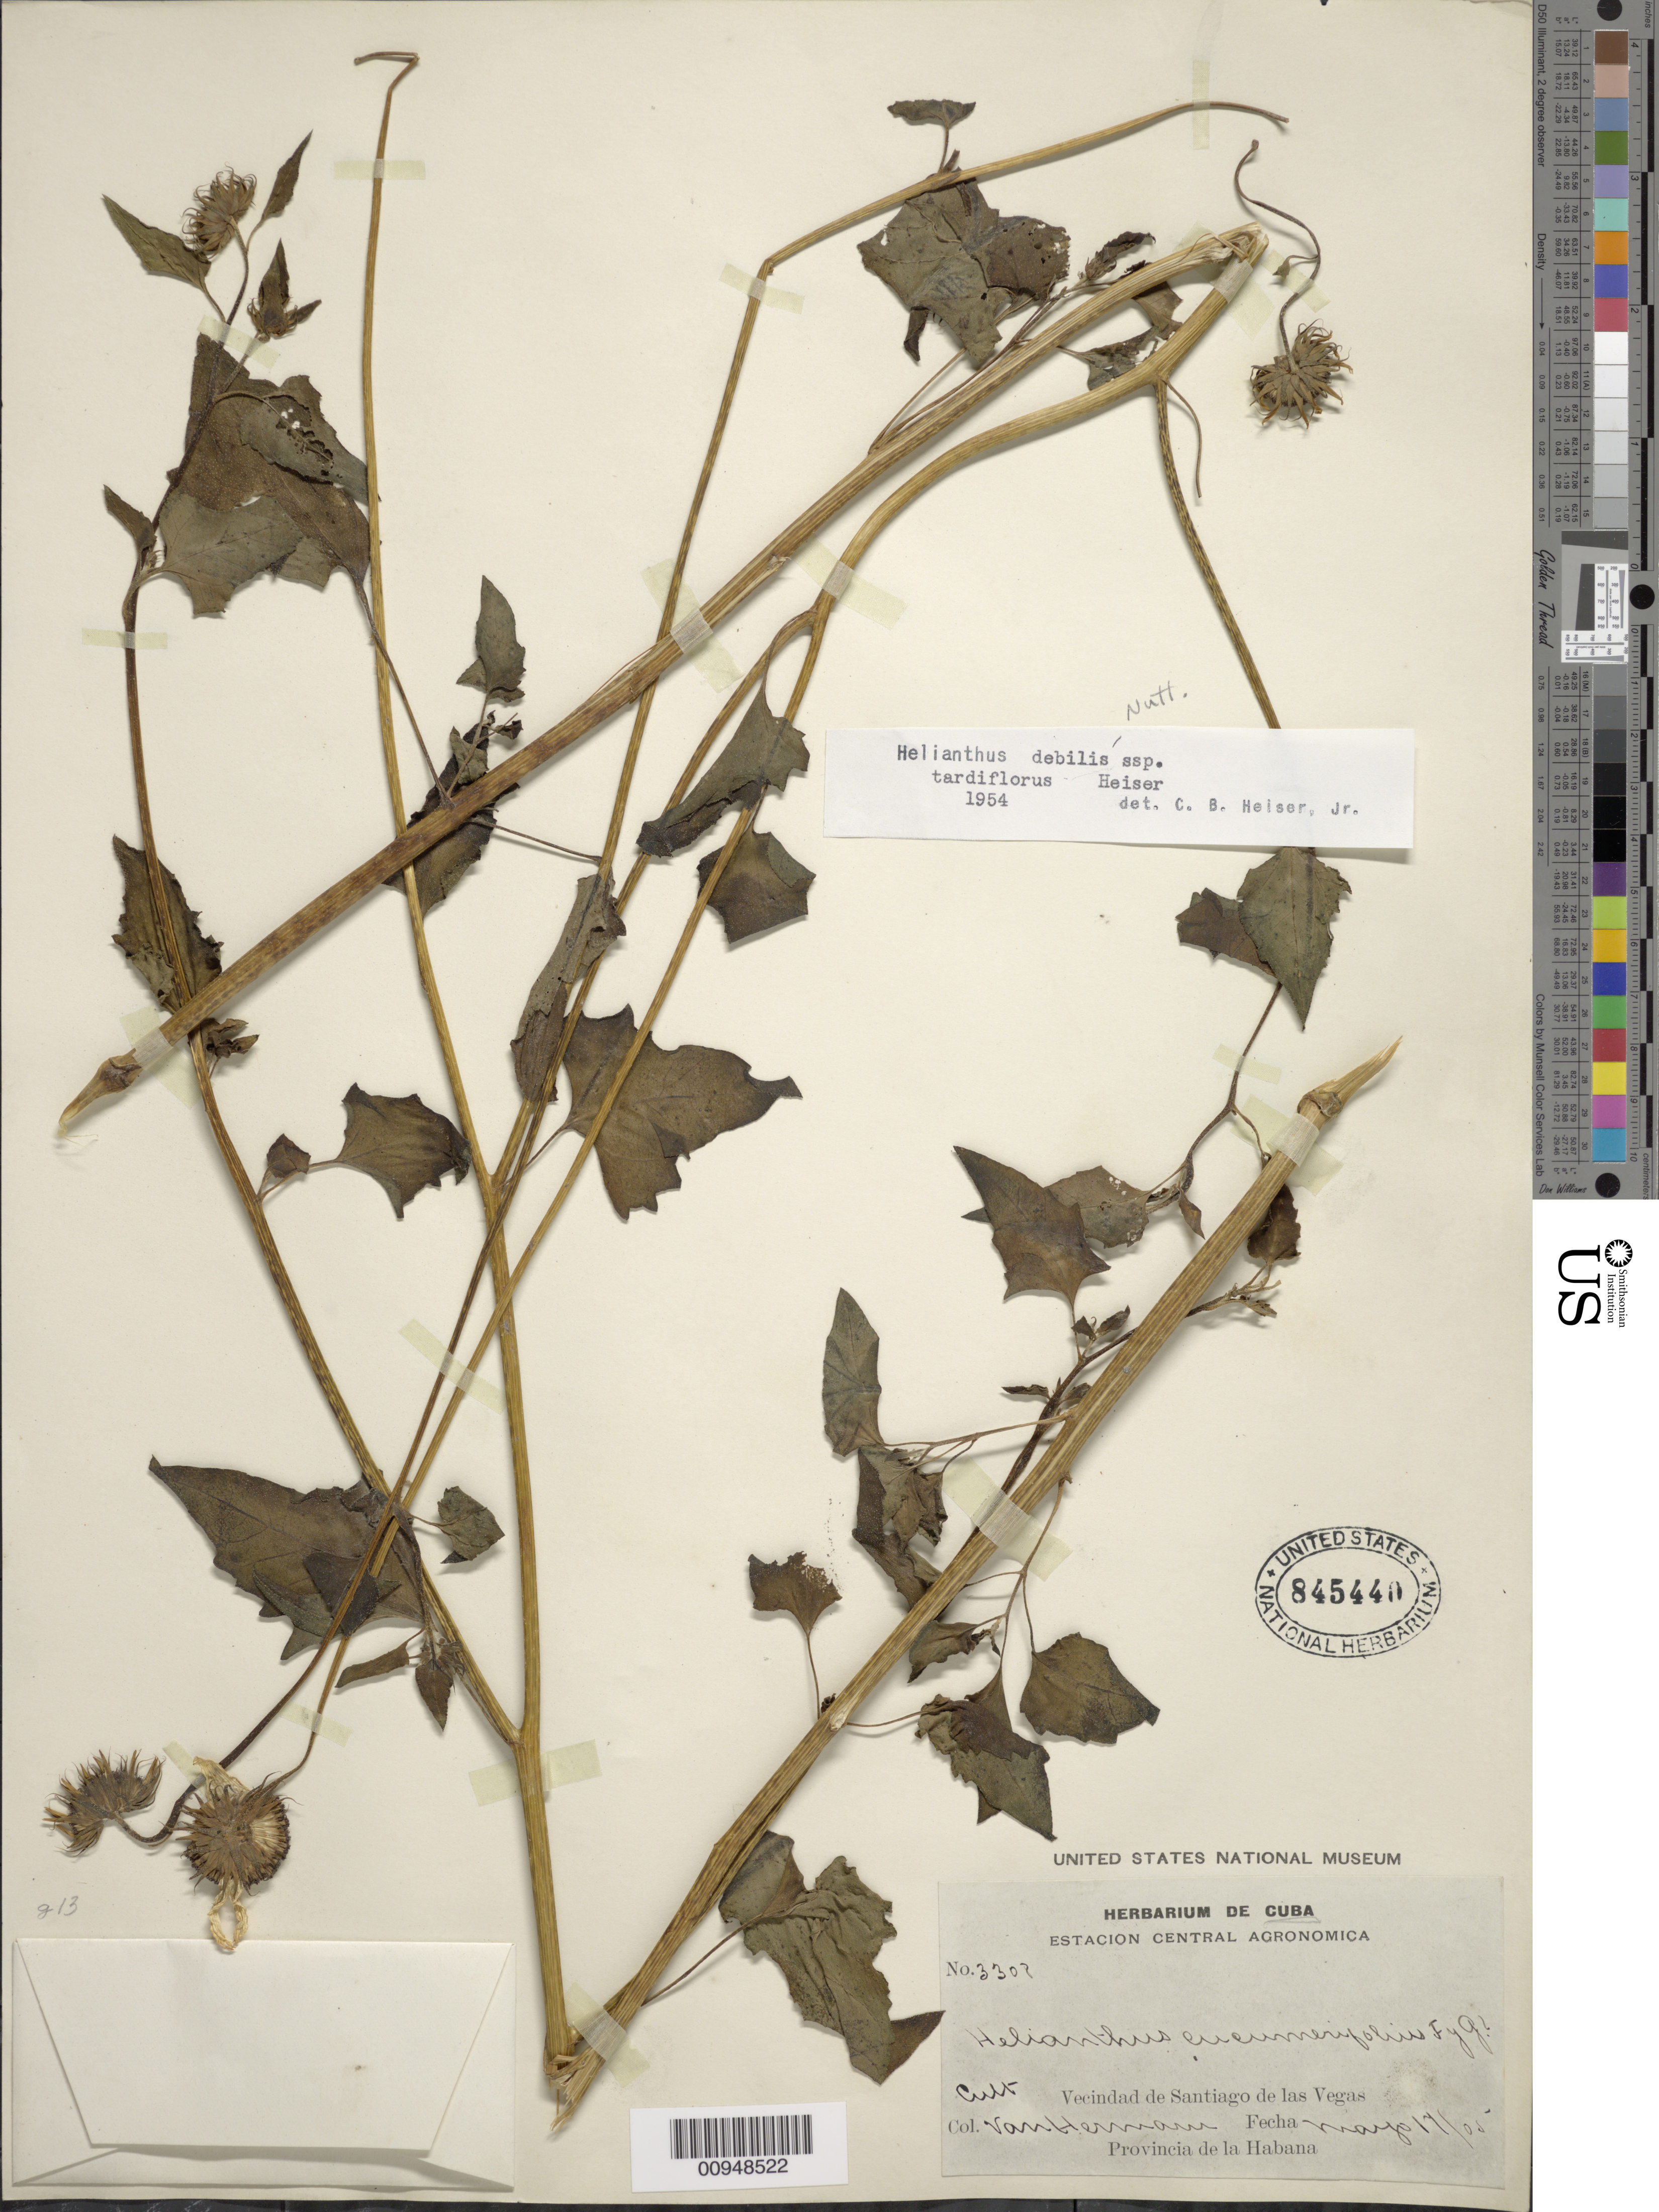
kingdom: Plantae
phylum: Tracheophyta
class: Magnoliopsida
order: Asterales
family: Asteraceae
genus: Helianthus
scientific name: Helianthus debilis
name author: Nutt.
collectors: H. A. Van Hermann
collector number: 3308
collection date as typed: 17 May 1905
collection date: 1905-05-17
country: Cuba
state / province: La Habana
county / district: Municipio Boyeros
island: Cuba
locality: Santiago de las Vegas (vecindad de)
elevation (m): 97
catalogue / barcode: US 845440